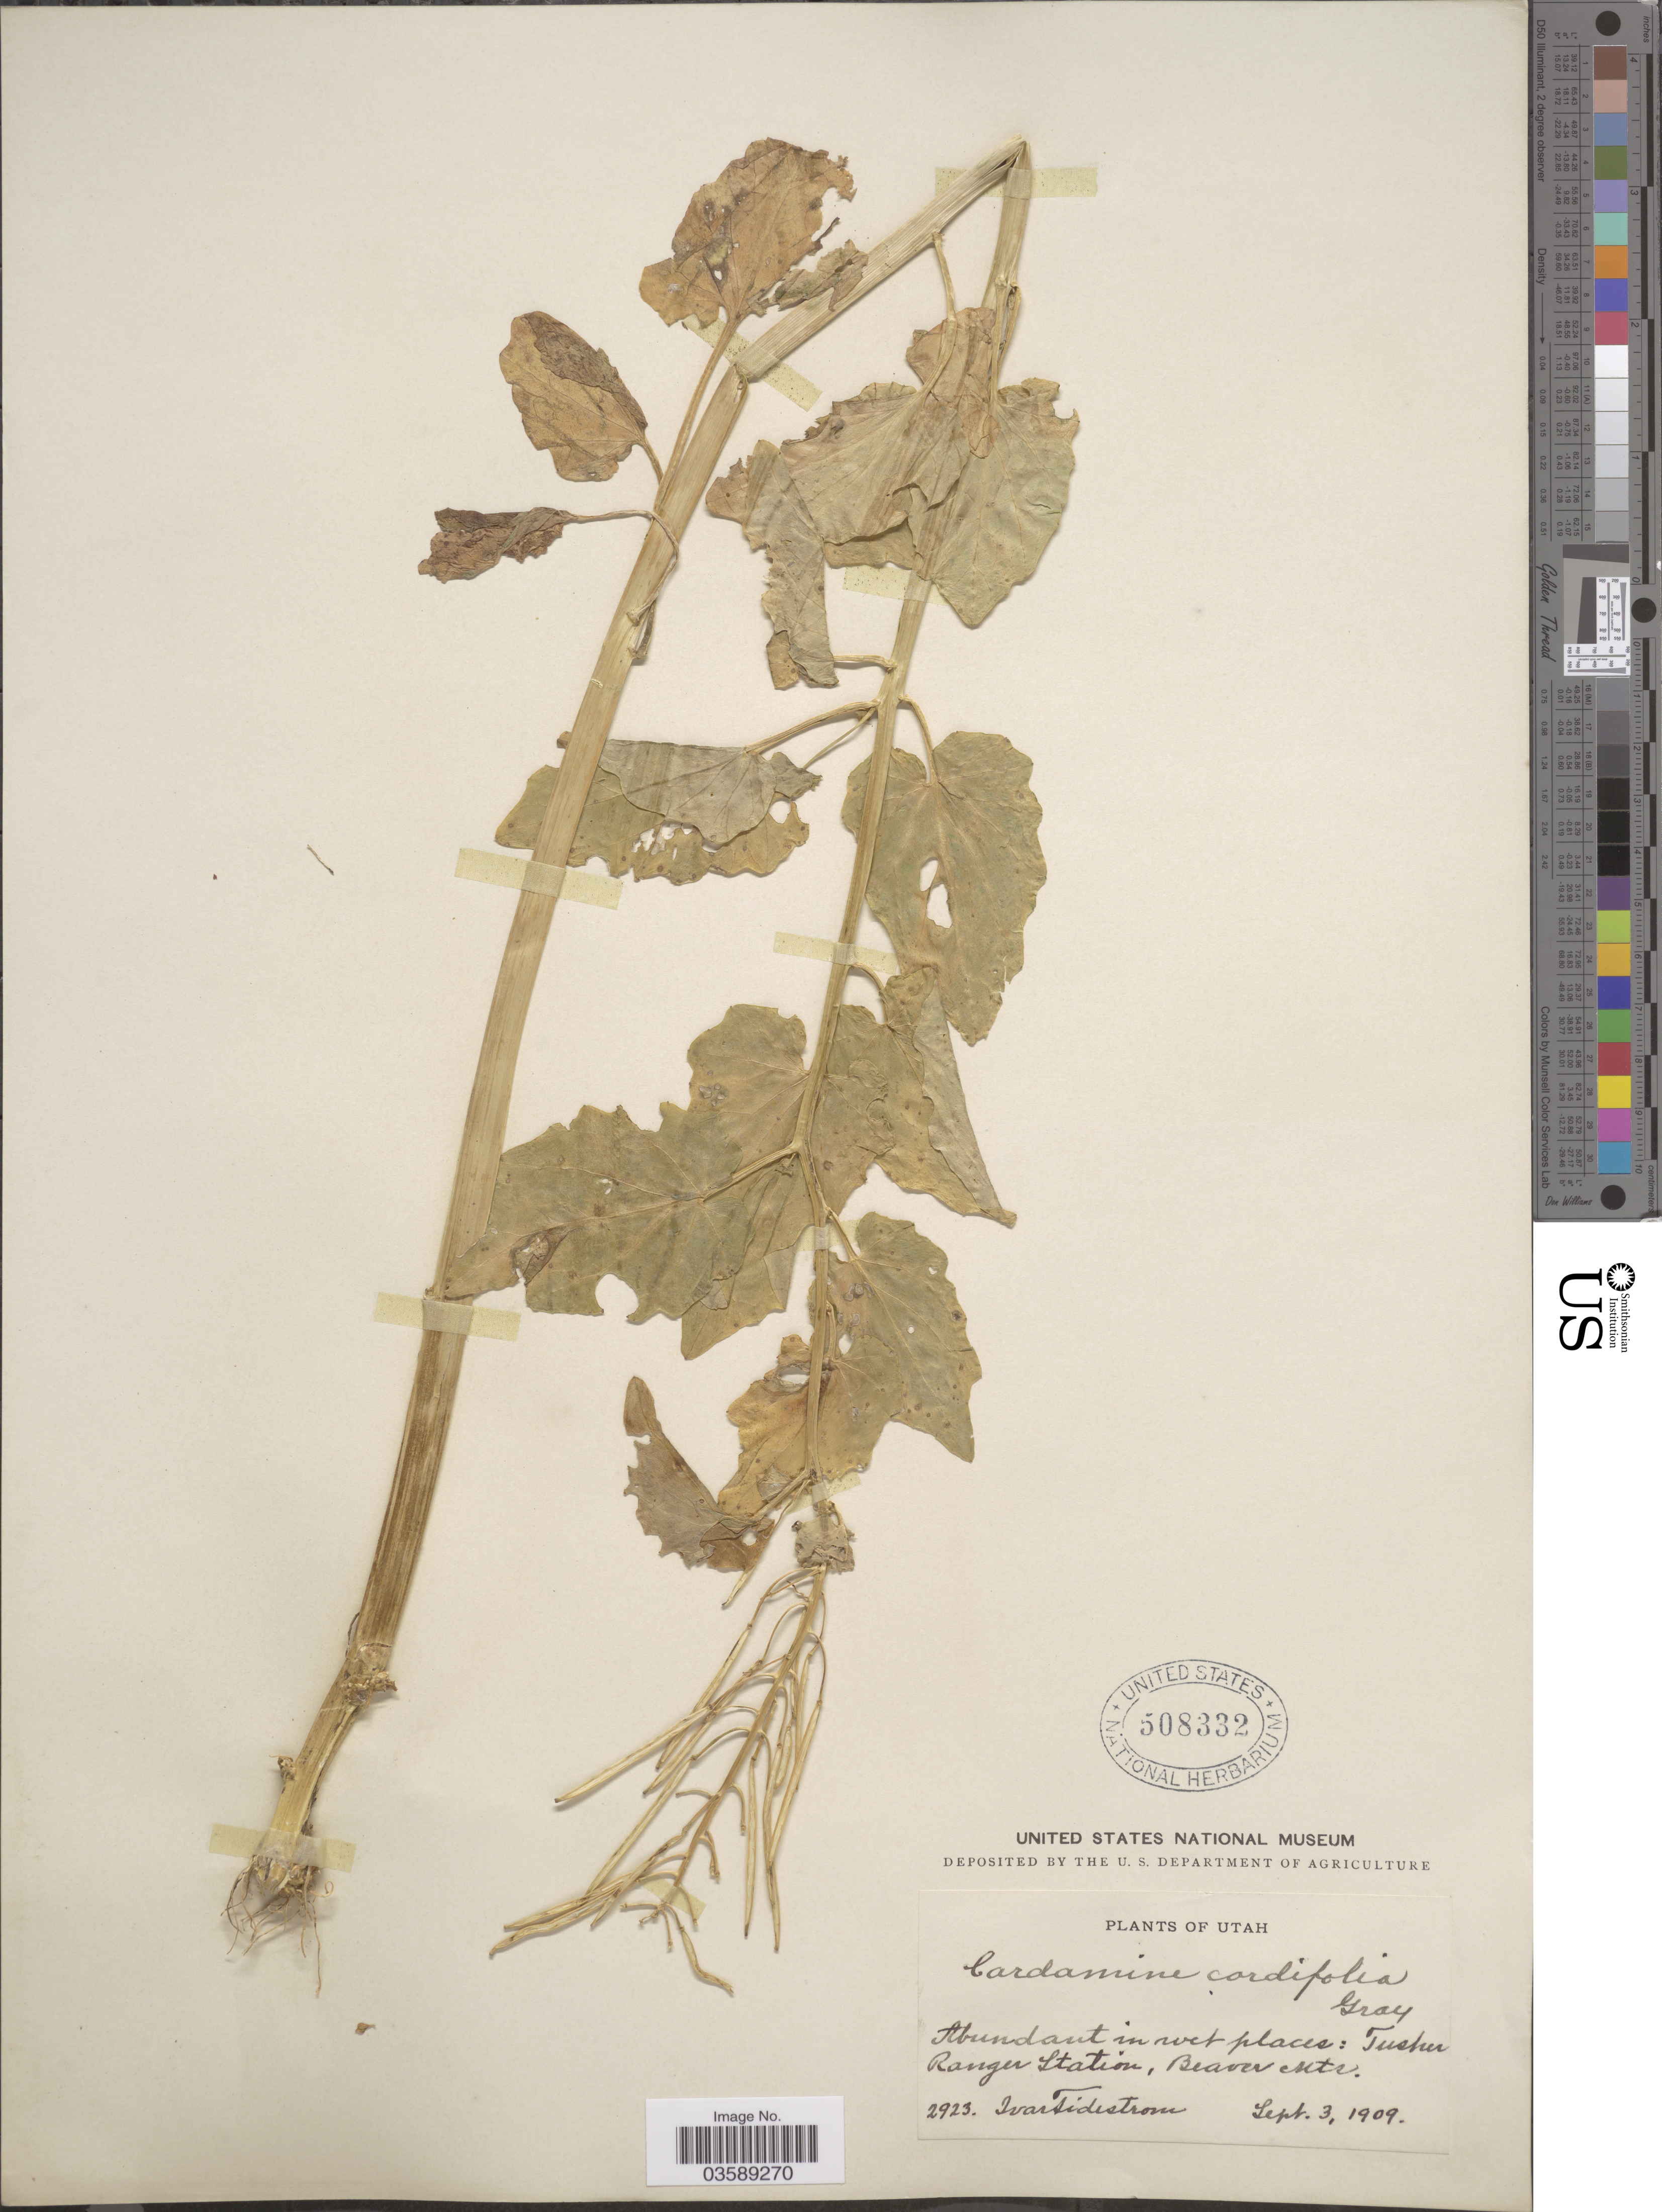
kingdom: Plantae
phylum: Tracheophyta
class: Magnoliopsida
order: Brassicales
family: Brassicaceae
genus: Cardamine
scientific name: Cardamine cordifolia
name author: A. Gray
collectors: I. F. Tidestrom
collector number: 2923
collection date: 1909-09-03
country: United States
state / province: Utah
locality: Tusher Ranger Station, Beaver Mts.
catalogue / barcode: US 508332